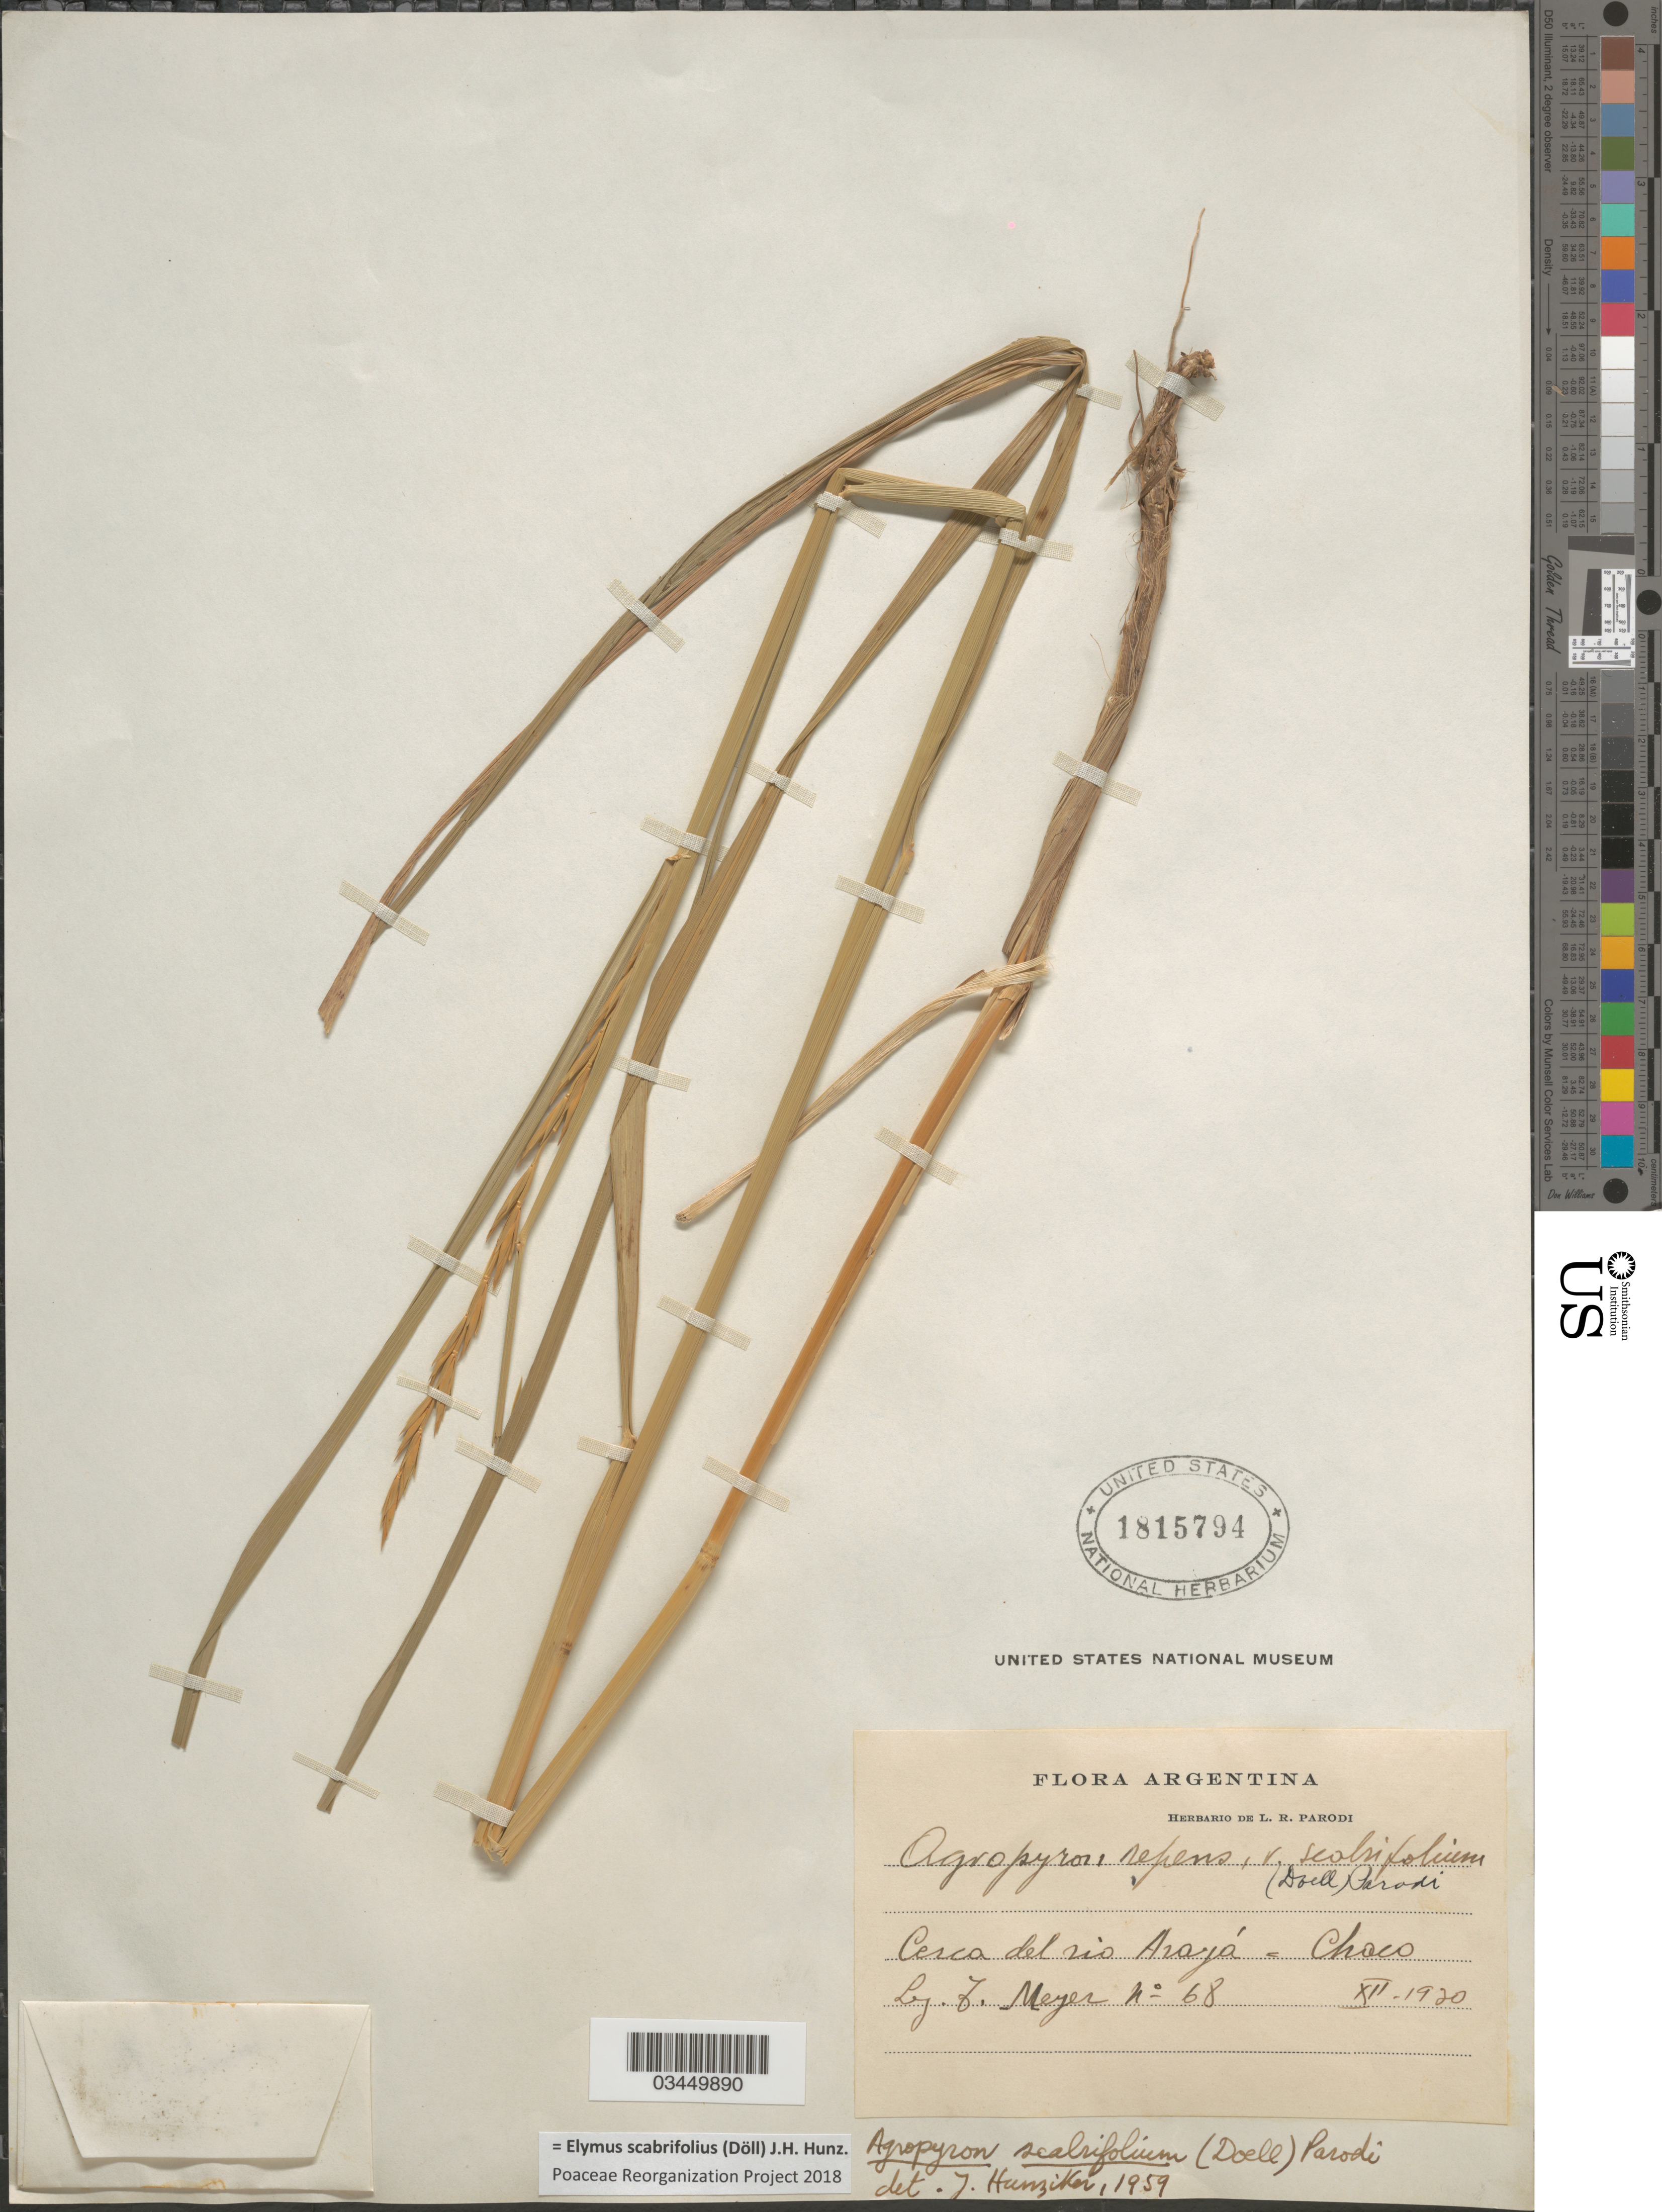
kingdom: Plantae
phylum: Tracheophyta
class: Liliopsida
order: Poales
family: Poaceae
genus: Elymus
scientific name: Elymus scabrifolius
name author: (Döll) J.H. Hunz.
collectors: F. Meyer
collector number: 68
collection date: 1920-12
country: Argentina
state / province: Chaco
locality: Cerca del rio Arayá.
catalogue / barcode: US 1815794